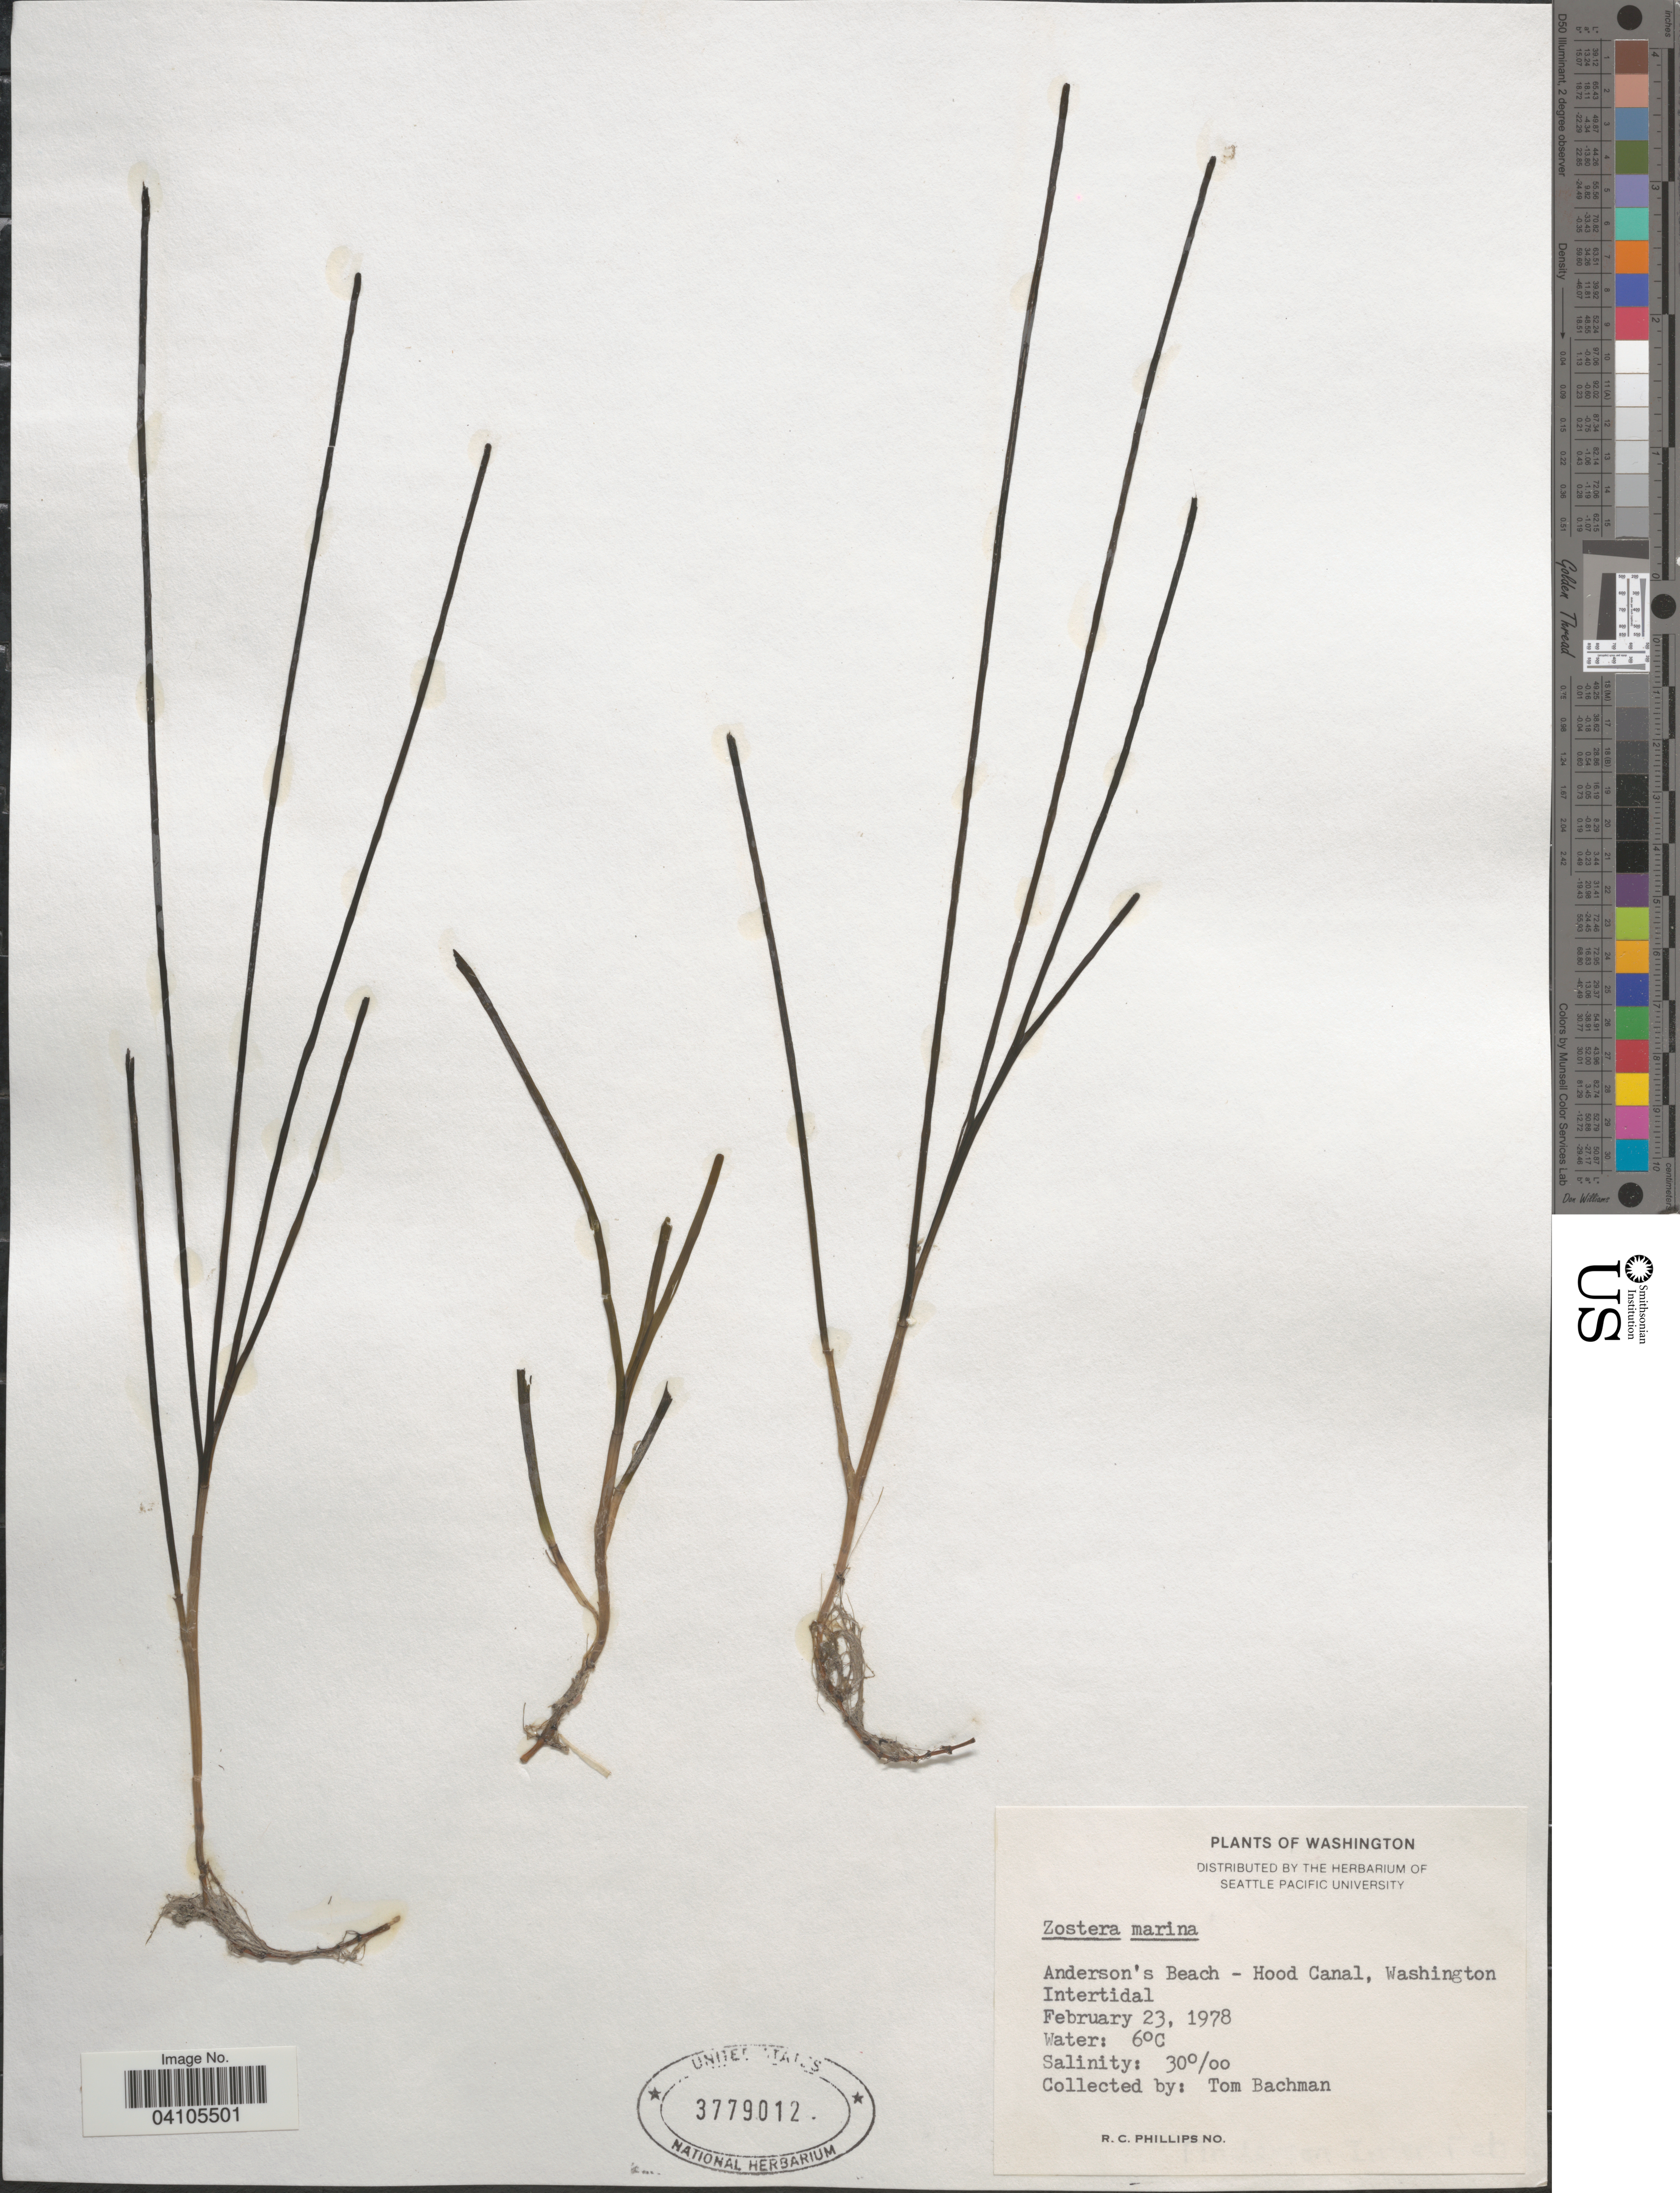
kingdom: Plantae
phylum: Tracheophyta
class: Liliopsida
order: Alismatales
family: Zosteraceae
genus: Zostera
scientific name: Zostera marina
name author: L.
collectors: T. Bachman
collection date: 1978-02-23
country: United States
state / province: Washington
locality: Anderson's Beach - Hood Canal.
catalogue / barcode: US 3779012